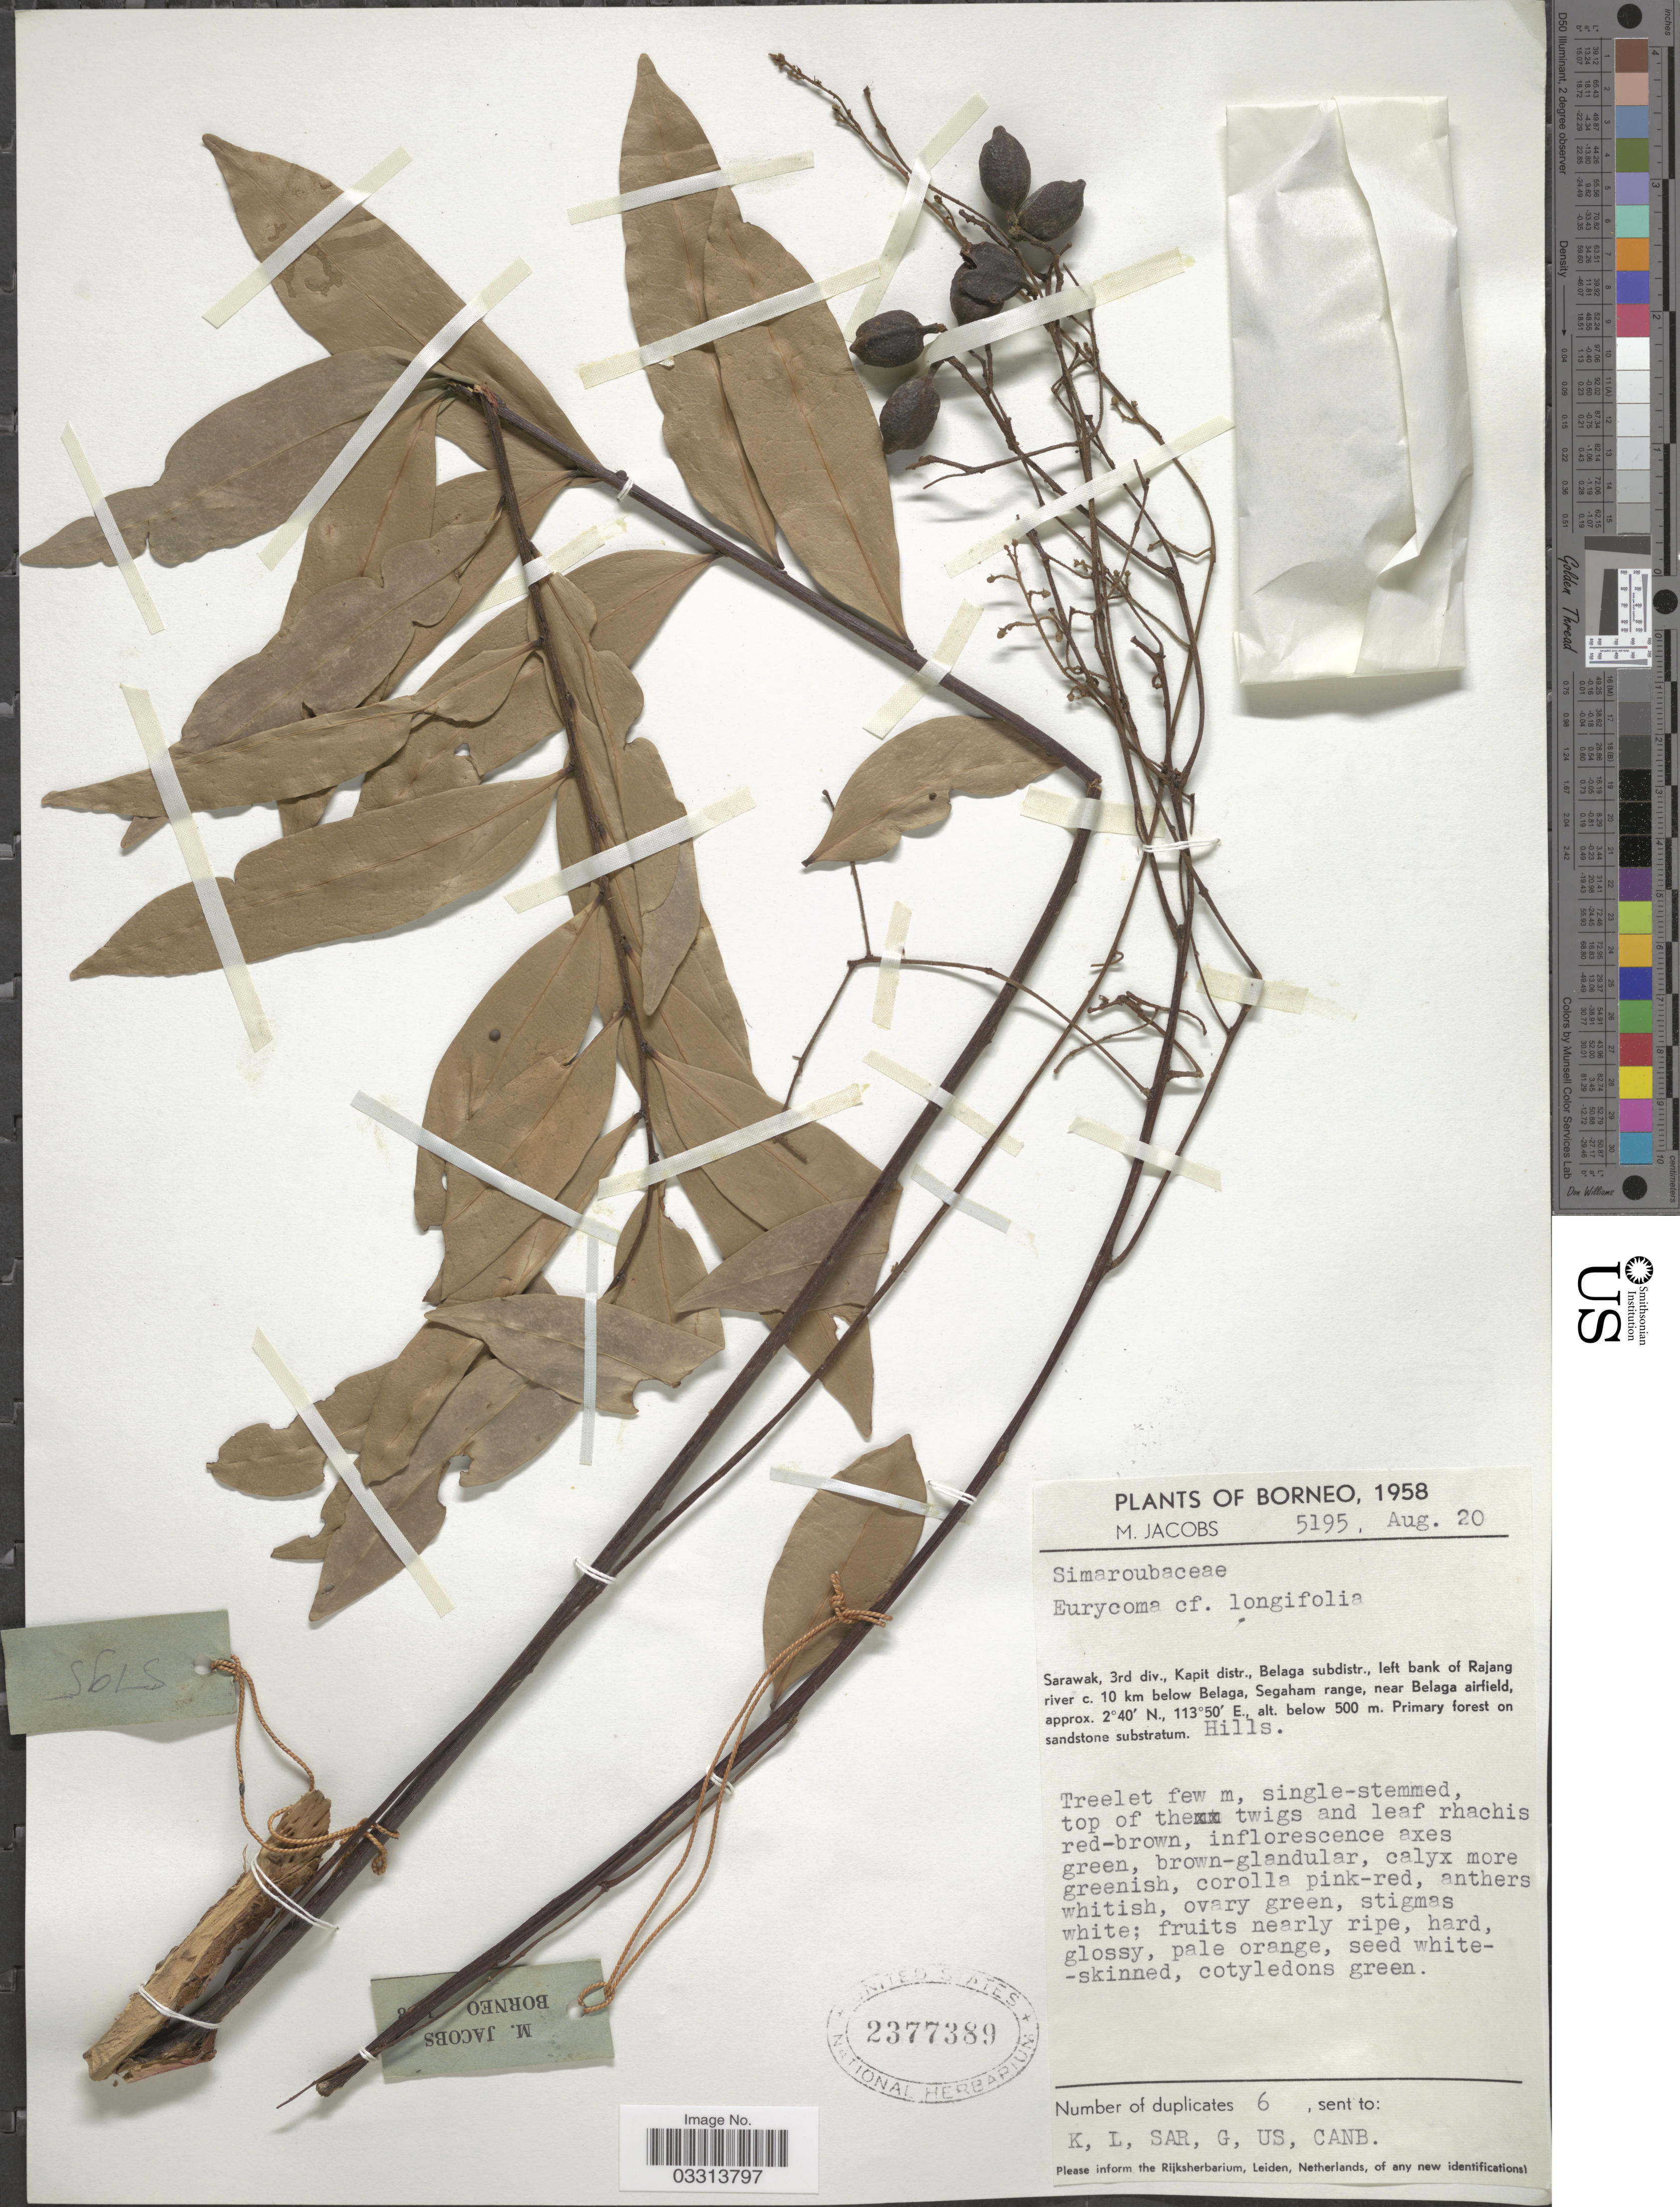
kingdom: Plantae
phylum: Tracheophyta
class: Magnoliopsida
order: Sapindales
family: Simaroubaceae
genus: Eurycoma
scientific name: Eurycoma longifolia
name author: Jack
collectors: M. Jacobs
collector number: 5195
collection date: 1958-08-20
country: Malaysia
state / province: Sarawak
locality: Borneo, 3rd div., Kapit distr., Belaga subdistr., left bank of Rajang river c. 10 km below Belaga, Segaham range, near Belaga airfield.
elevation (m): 500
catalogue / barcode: US 2377389